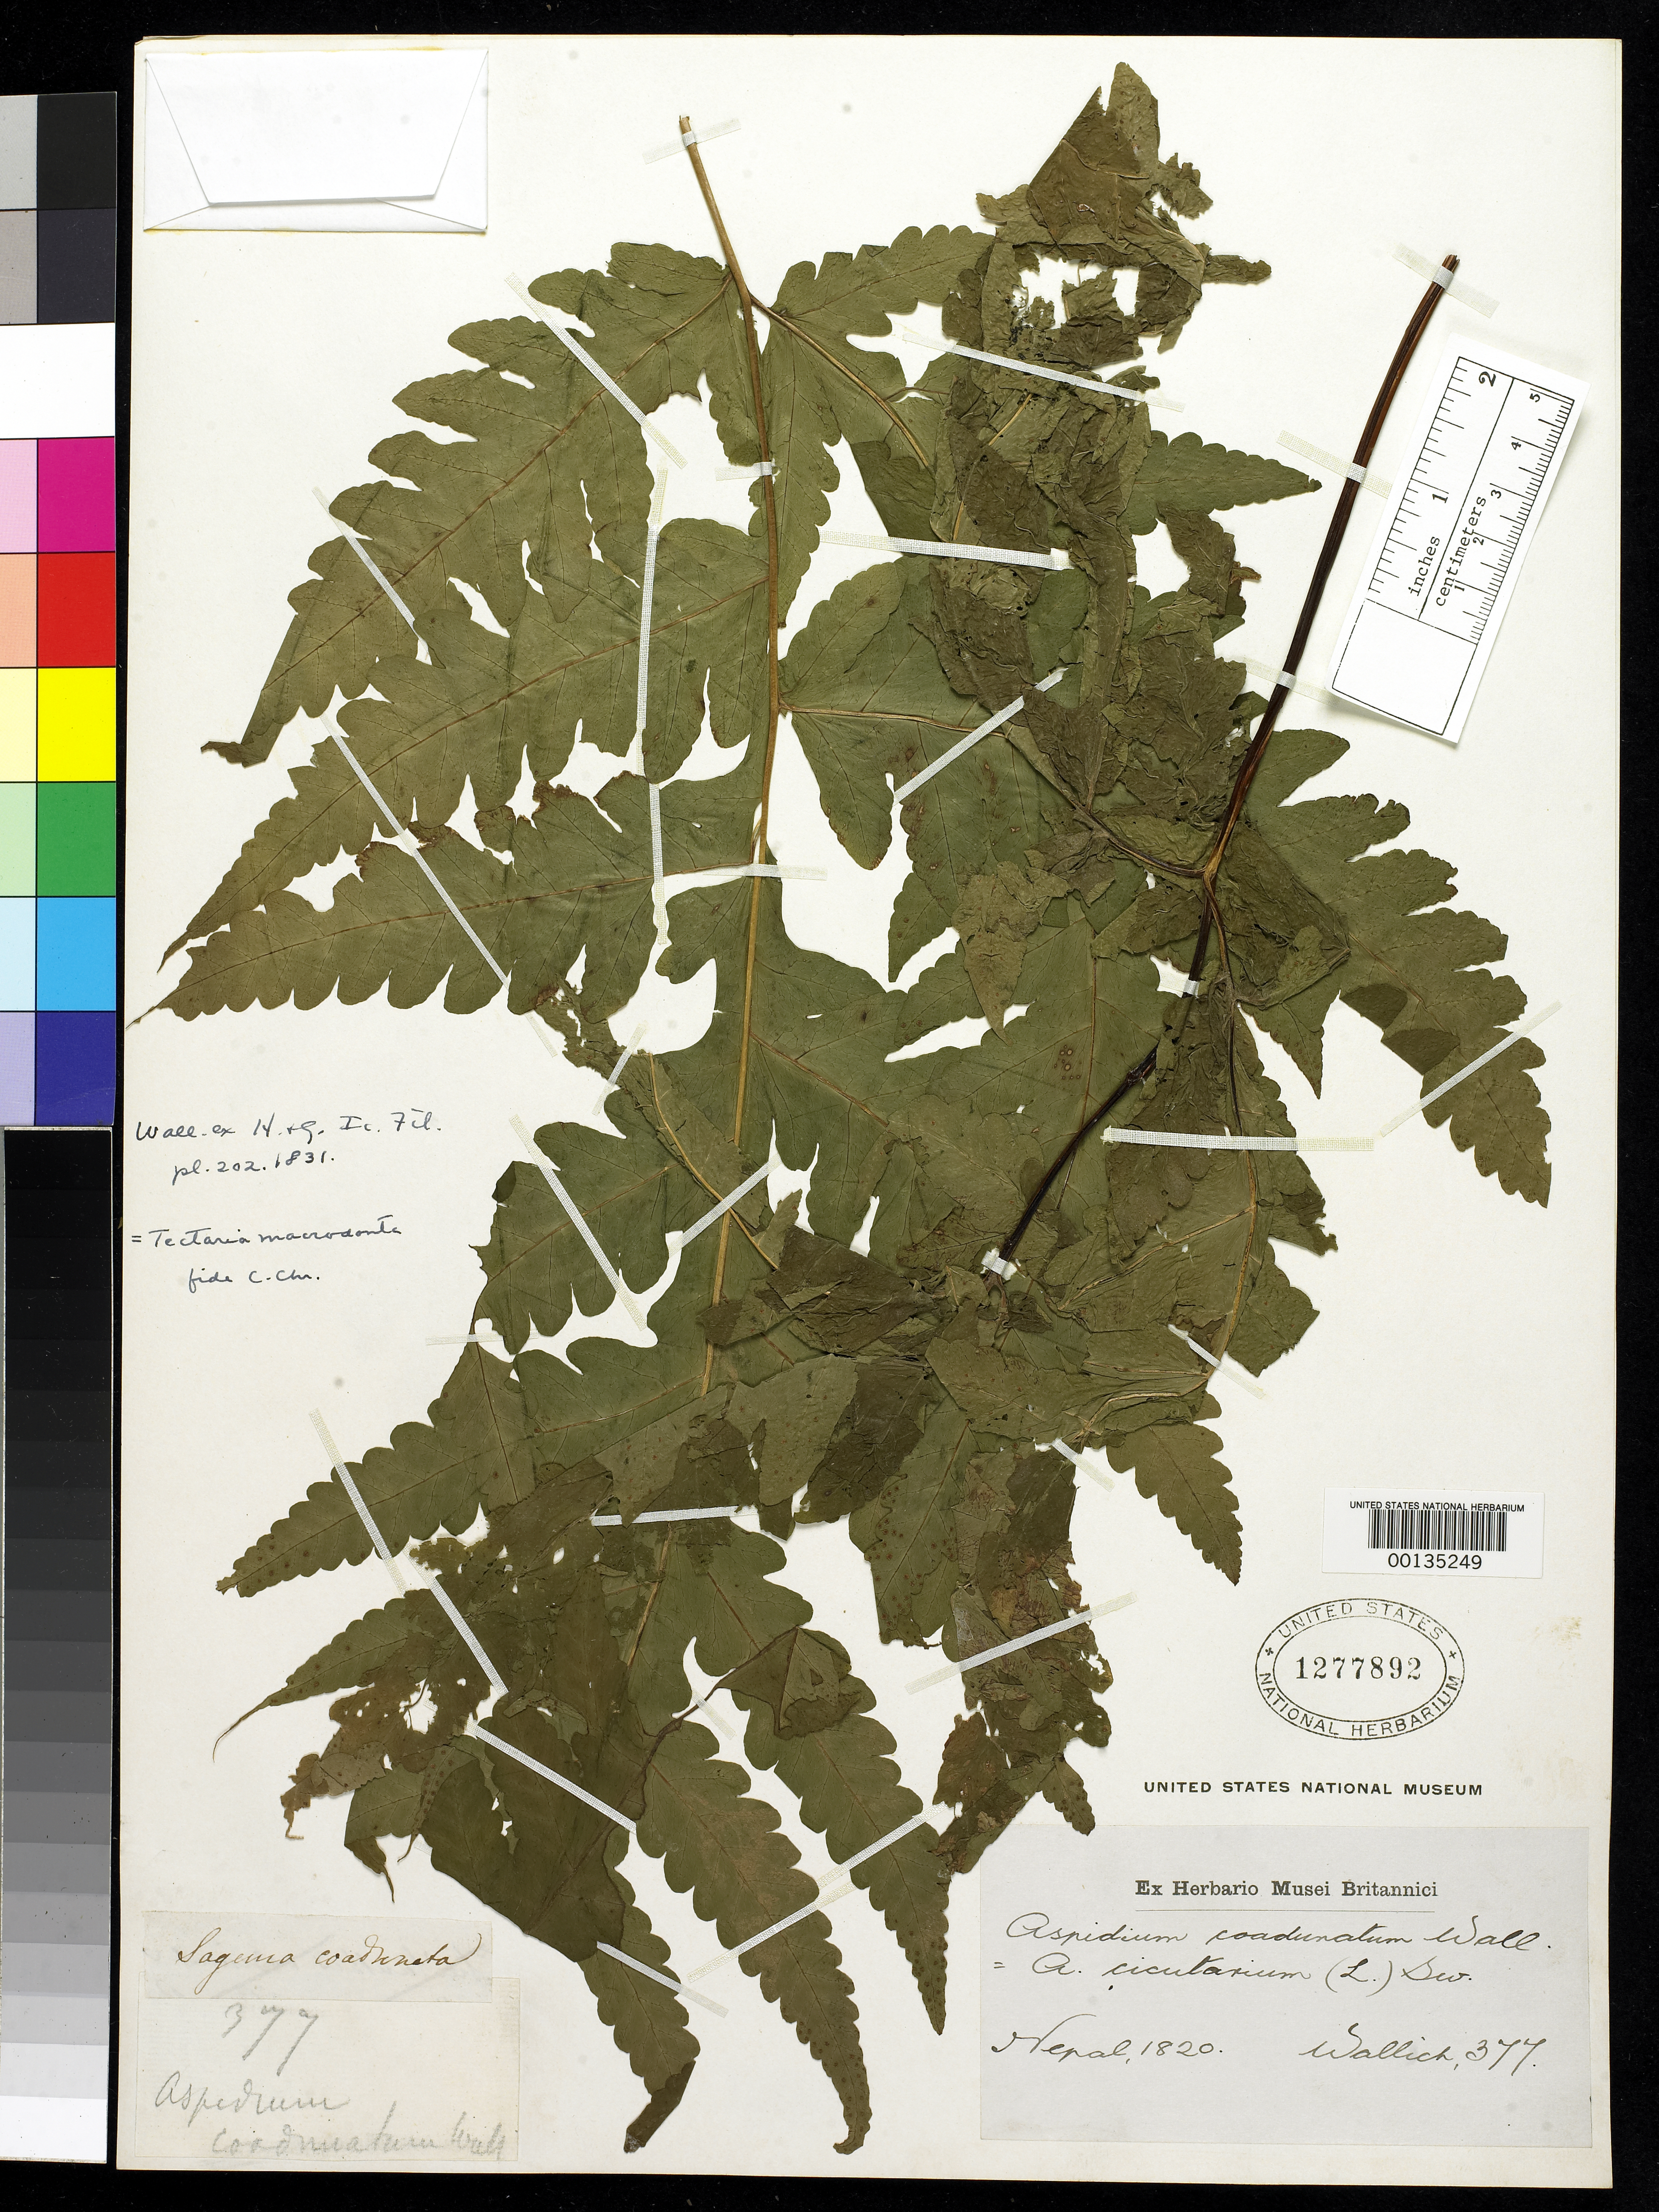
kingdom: Plantae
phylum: Tracheophyta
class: Polypodiopsida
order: Polypodiales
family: Tectariaceae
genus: Aspidium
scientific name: Aspidium coadunatum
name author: Wall. ex Hook. & Grev.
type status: Type Collection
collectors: N. Wallich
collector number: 377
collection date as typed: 1820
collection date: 1820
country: Nepal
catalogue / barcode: US 1277892